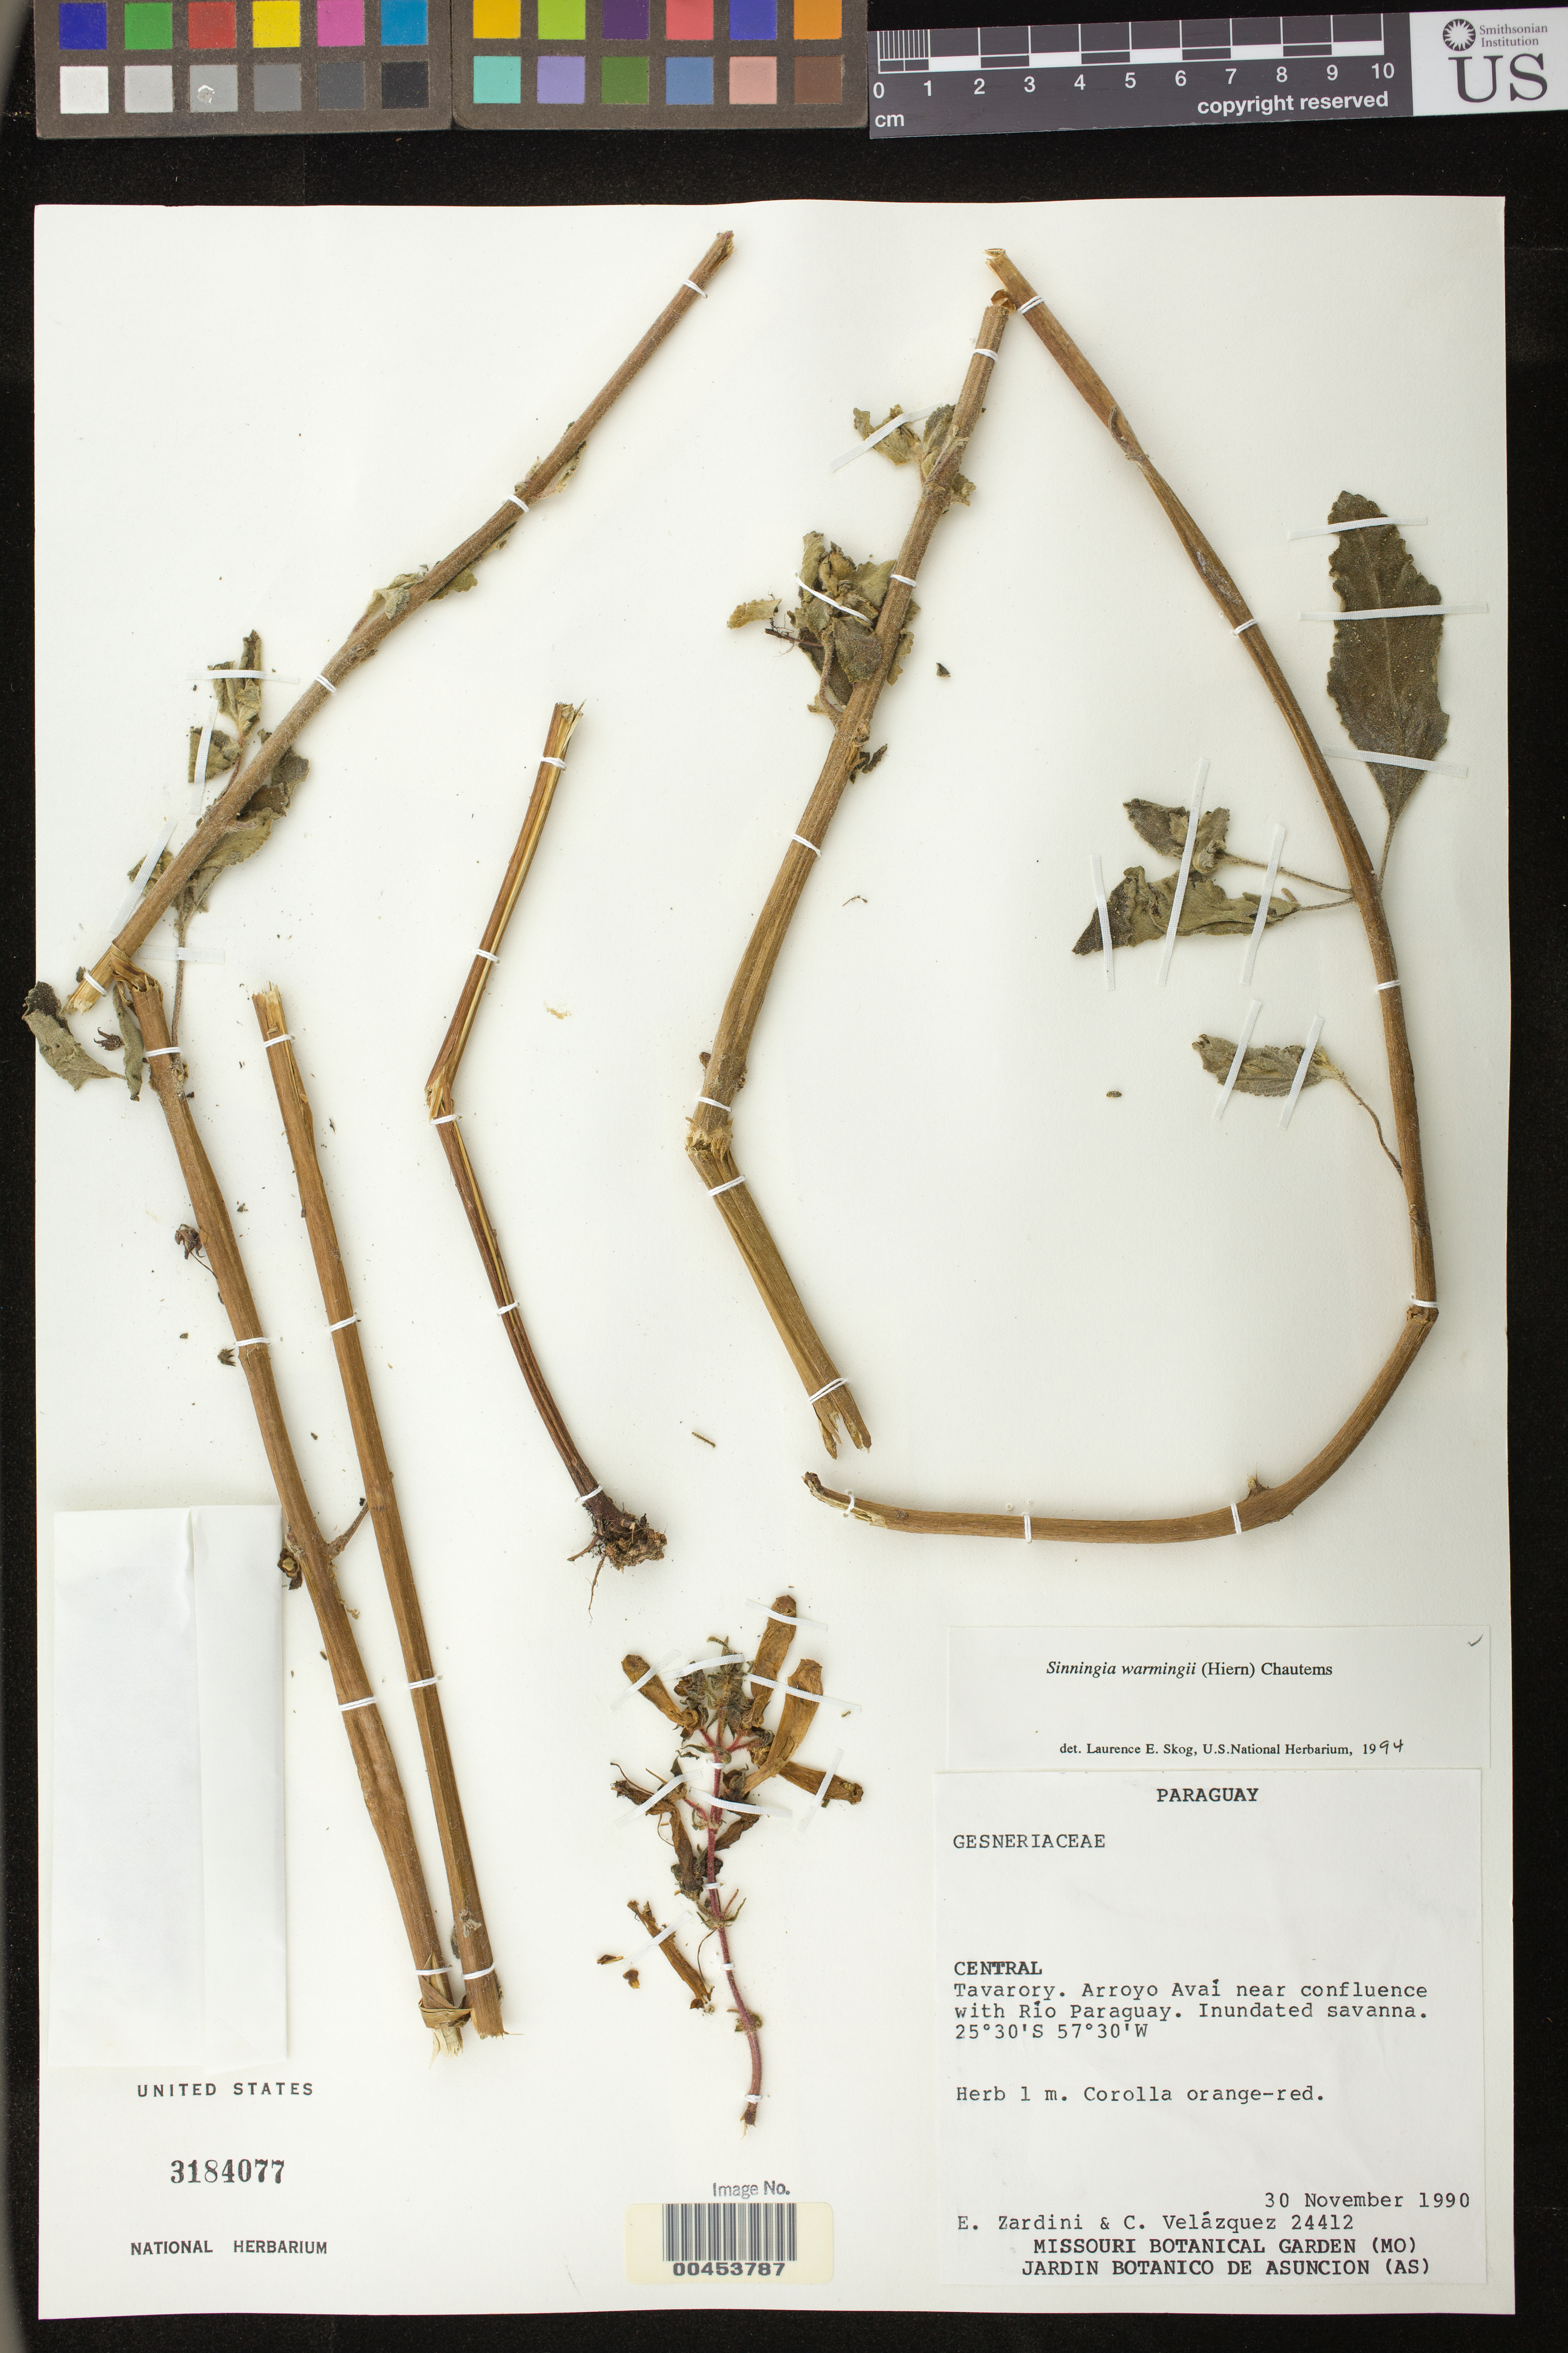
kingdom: Plantae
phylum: Tracheophyta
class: Magnoliopsida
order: Lamiales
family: Gesneriaceae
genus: Sinningia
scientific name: Sinningia warmingii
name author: (Hiern) Chautems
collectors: E. M. Zardini & C. Valazquez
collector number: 24412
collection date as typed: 30 Nov 1990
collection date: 1990-11-30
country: Paraguay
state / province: Central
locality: Tavarory, Aryoyo Avai near Rio Paraguay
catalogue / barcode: US 3184077